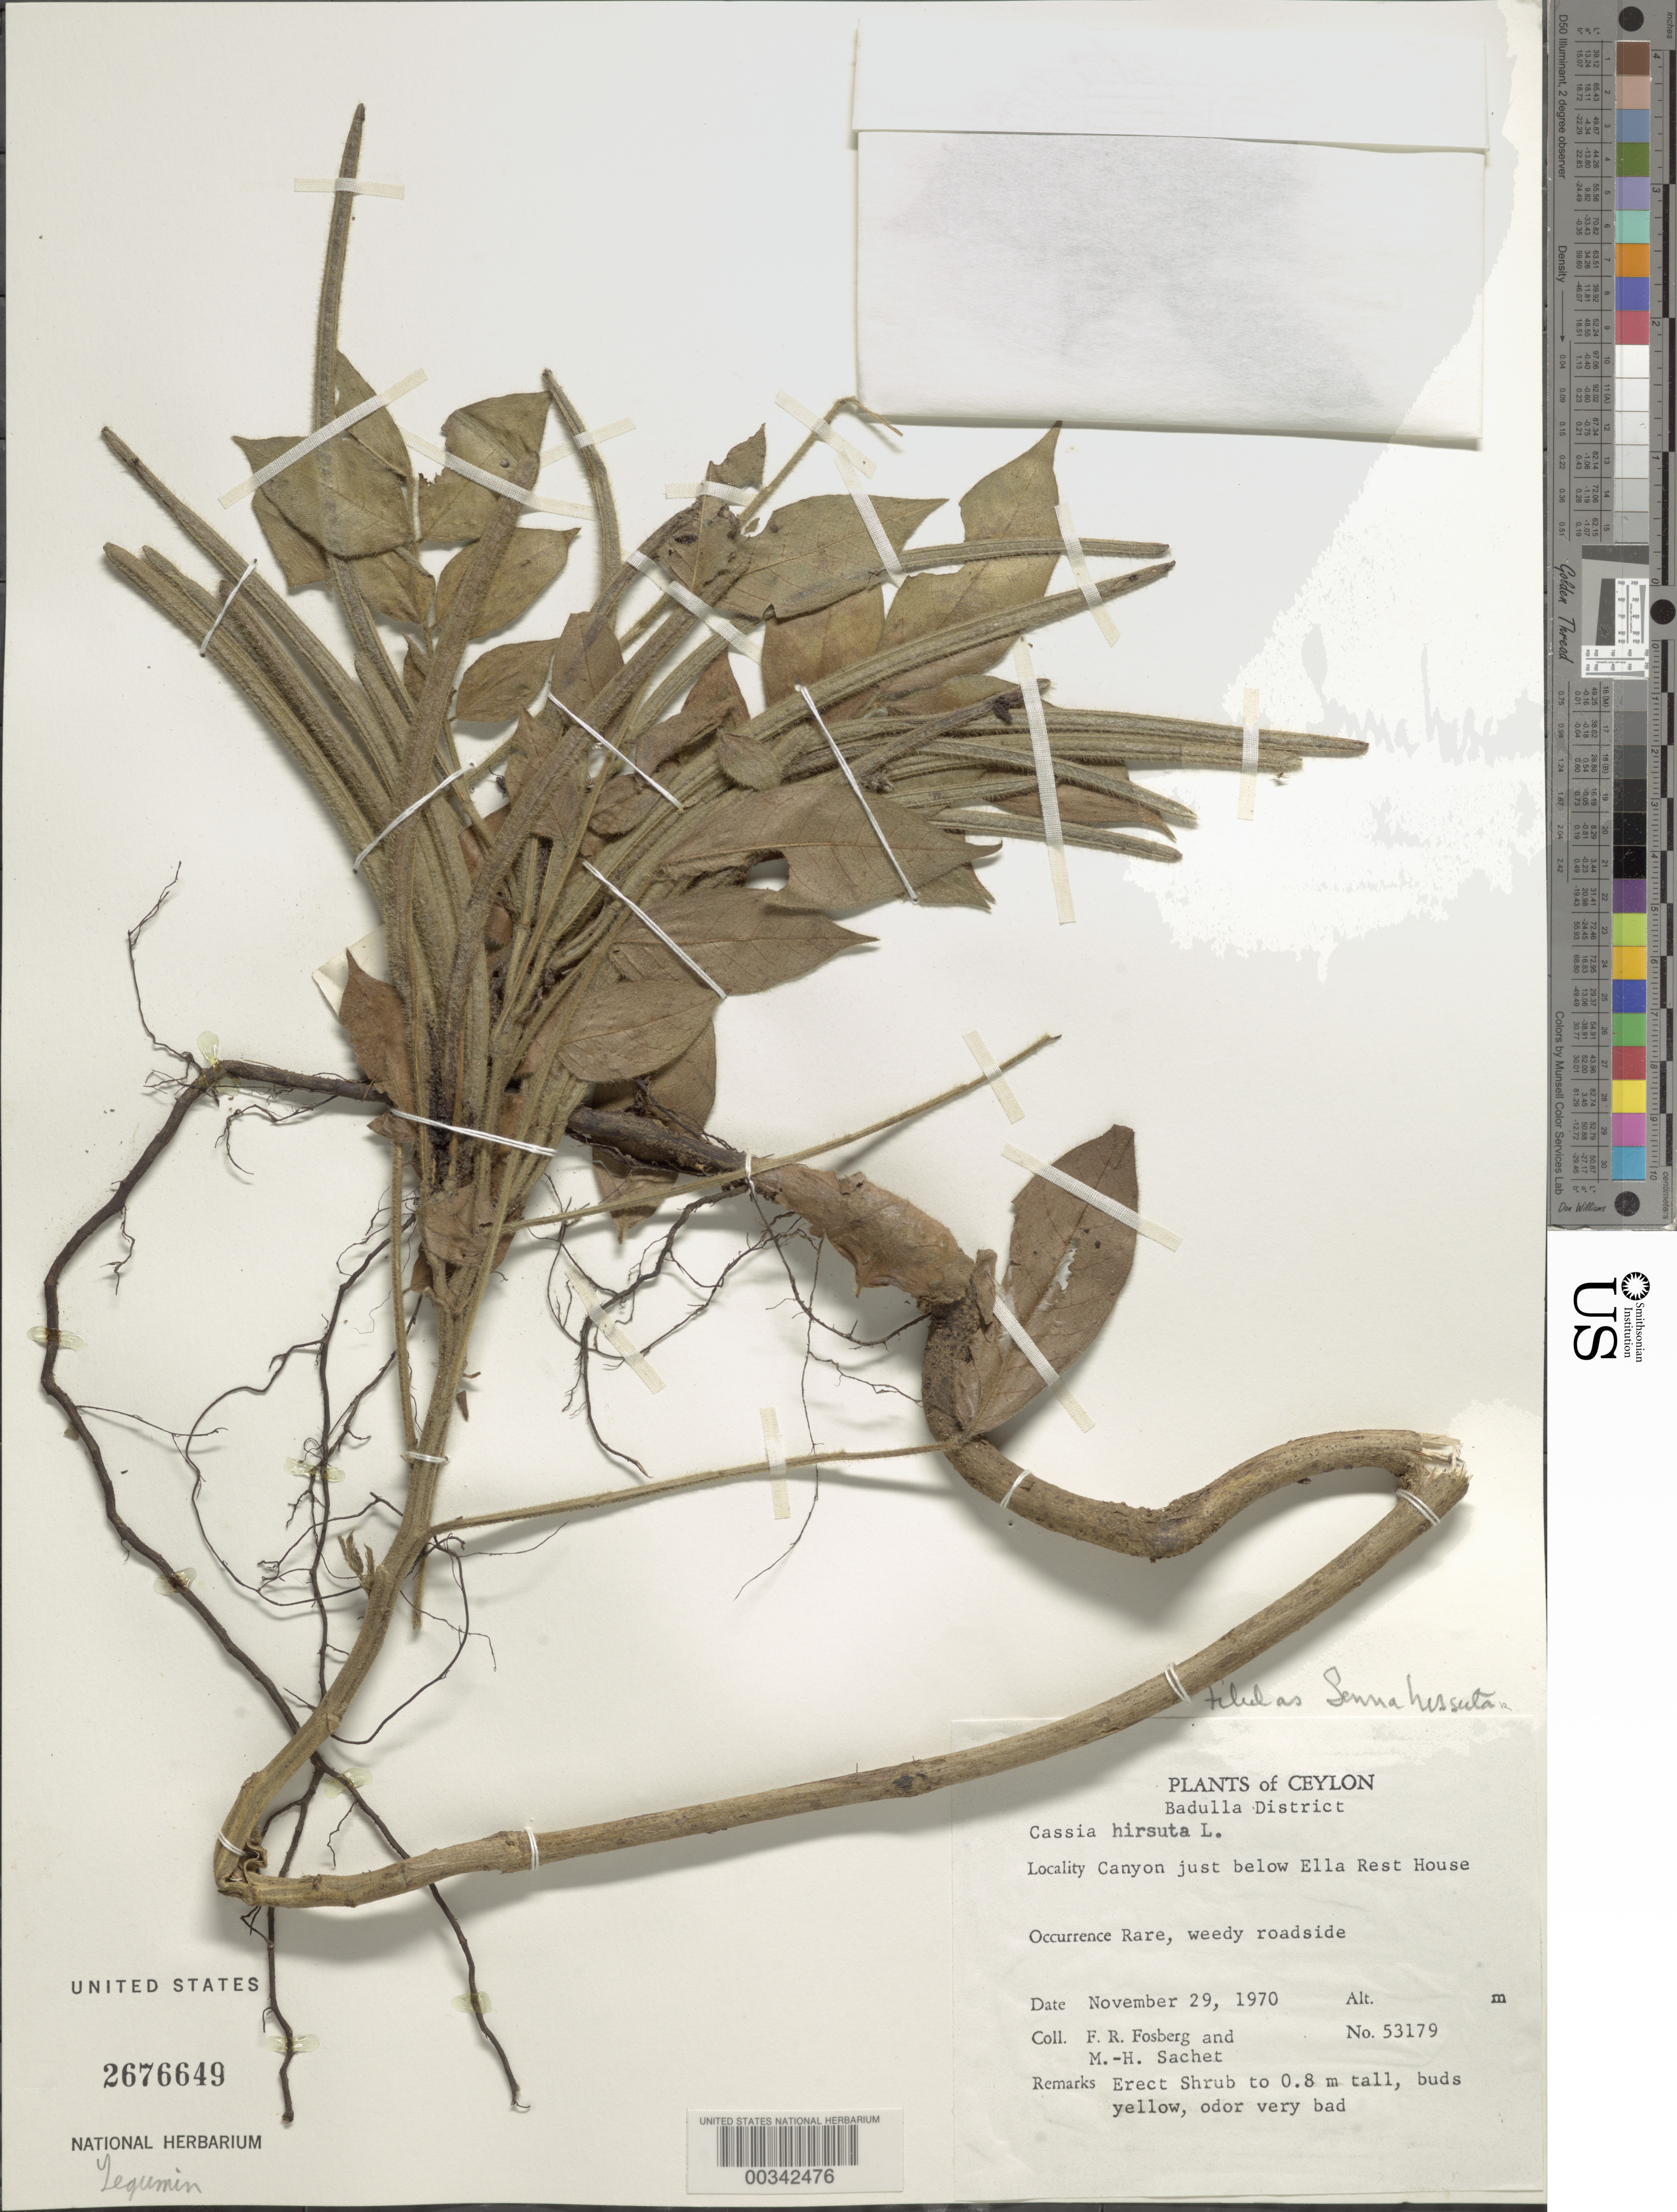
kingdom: Plantae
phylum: Tracheophyta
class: Magnoliopsida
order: Fabales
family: Fabaceae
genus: Senna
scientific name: Senna hirsuta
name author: (L.) H.S. Irwin & Barneby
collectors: F. R. Fosberg & M.-H. Sachet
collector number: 53179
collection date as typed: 29 Nov 1970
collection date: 1970-11-29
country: Sri Lanka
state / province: Uva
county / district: Badulla Dist.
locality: Canyon just below ella rest house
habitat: Weedy roadside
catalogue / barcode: US 2676649